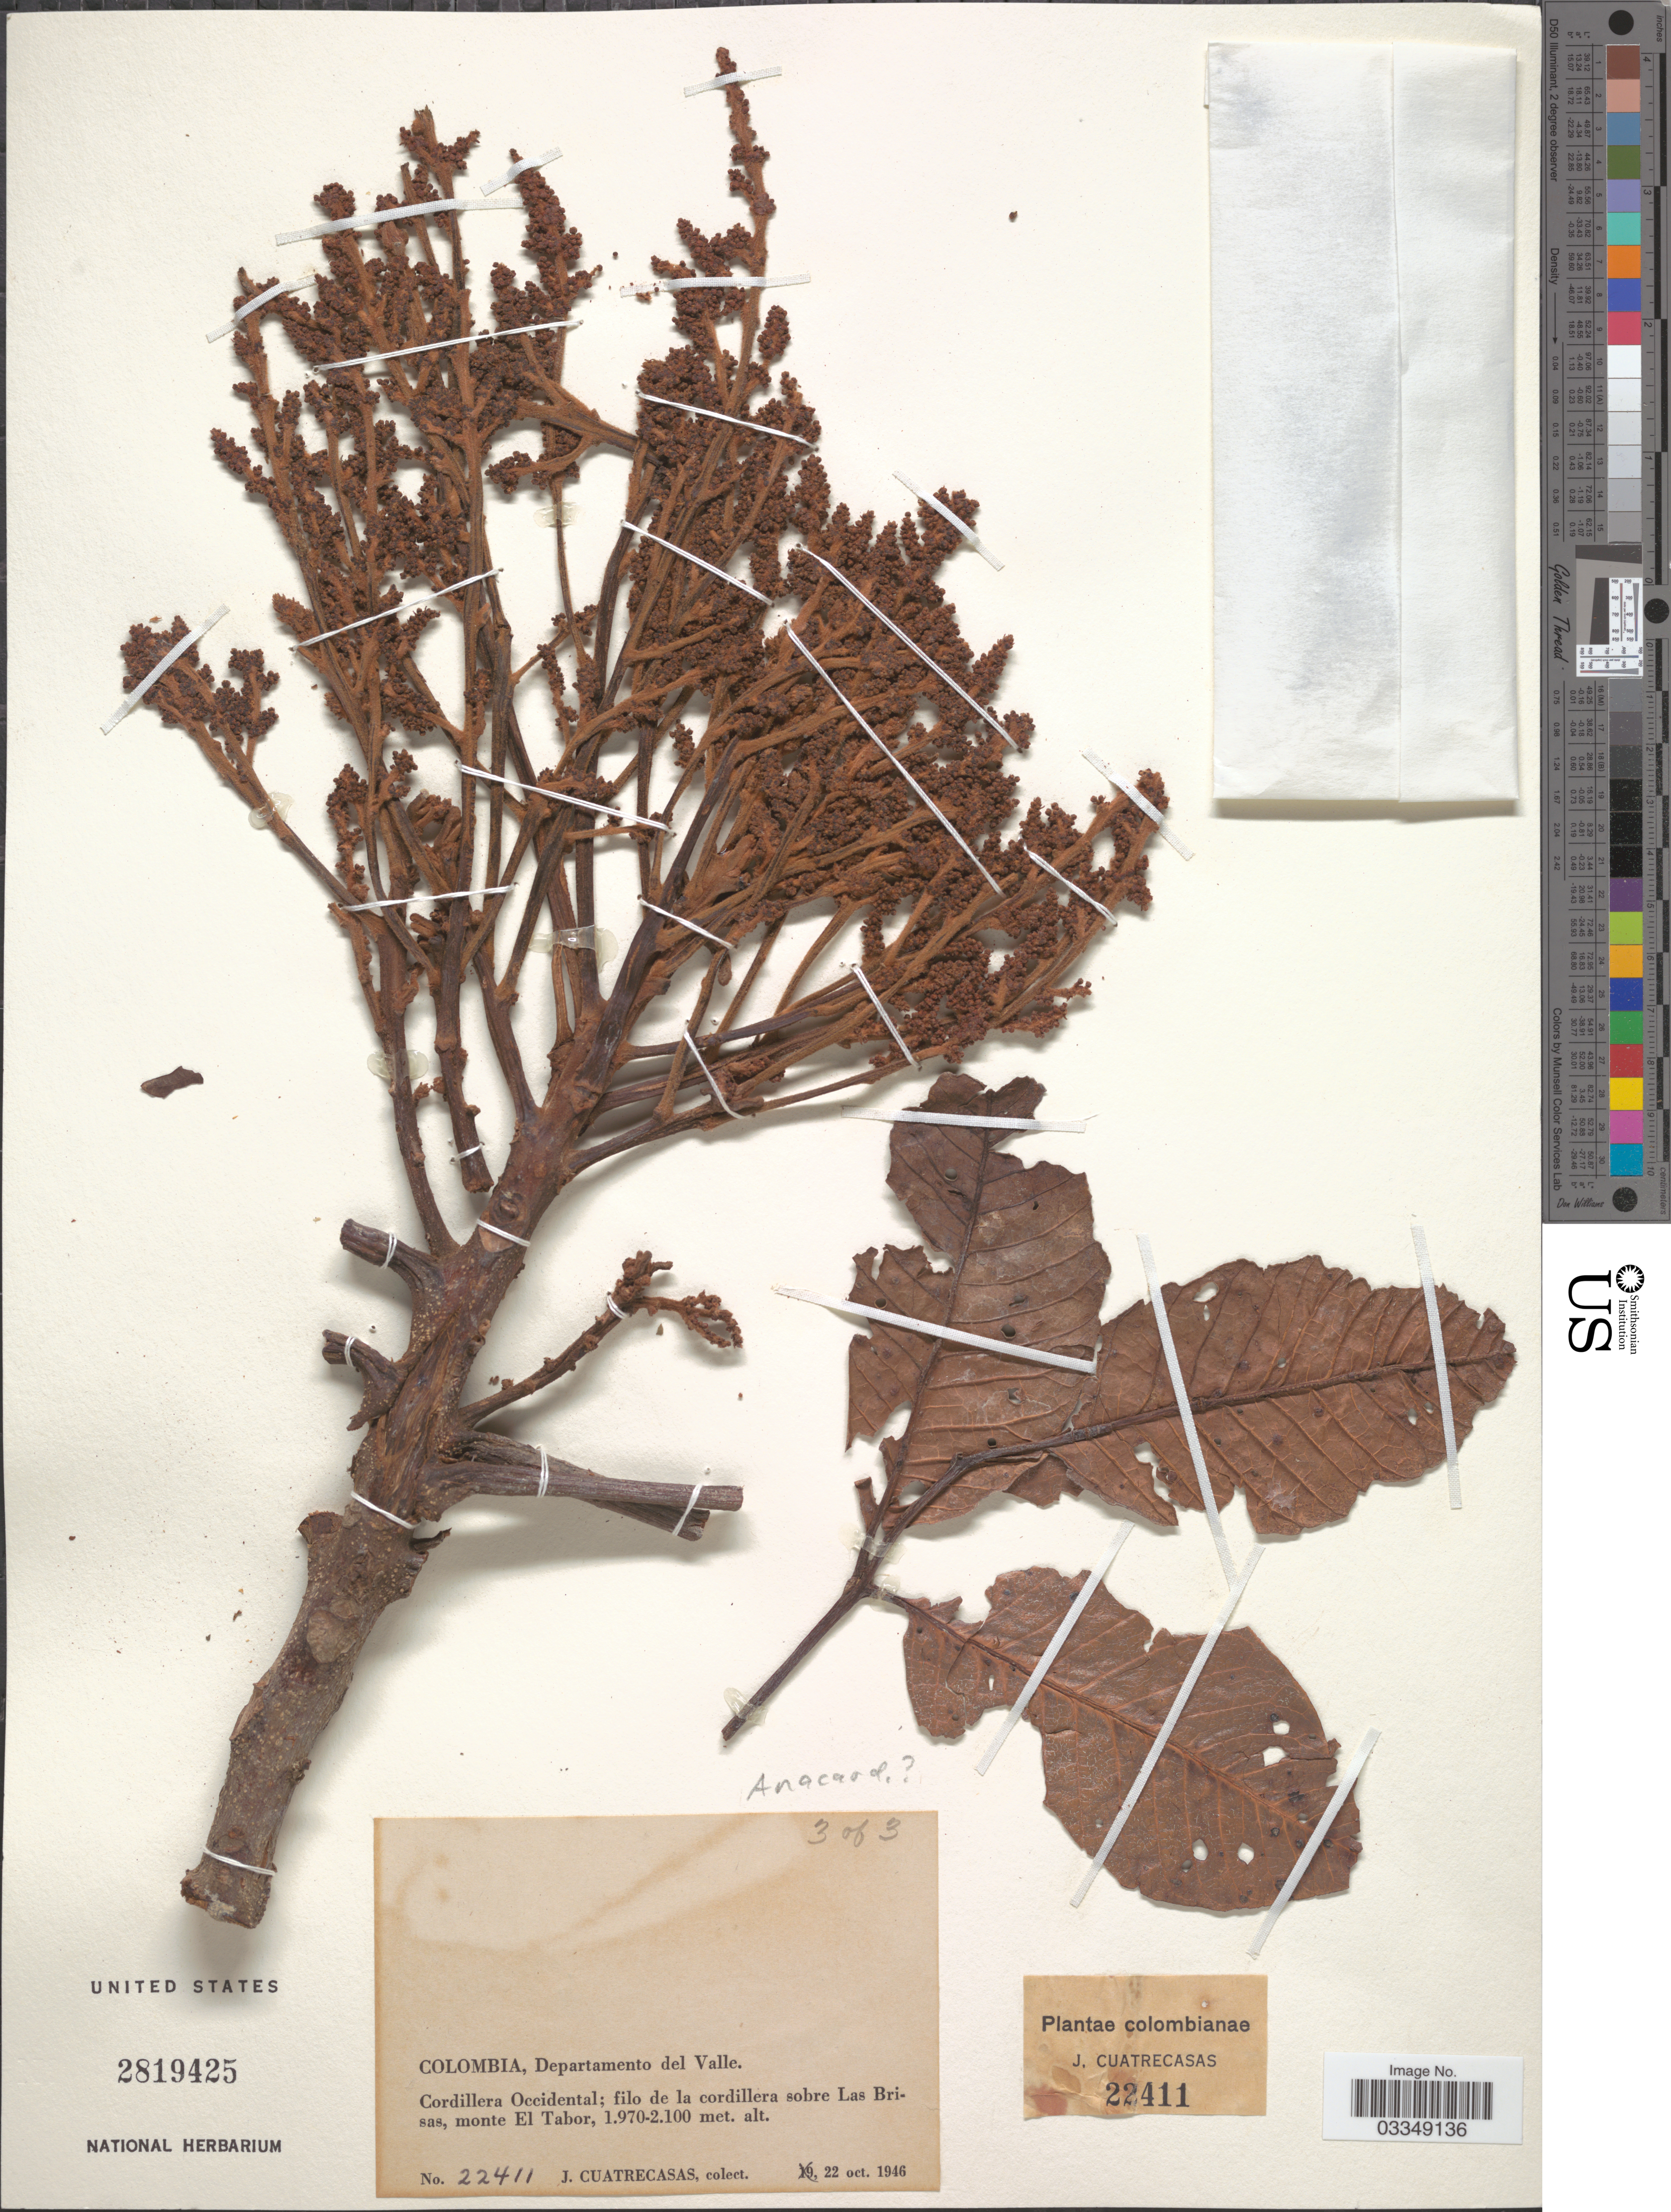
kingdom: Plantae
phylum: Tracheophyta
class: Magnoliopsida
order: Sapindales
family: Anacardiaceae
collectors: J. Cuatrecasas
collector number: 22411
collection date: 1946-10-22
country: Colombia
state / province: Valle del Cauca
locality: Departamento del Valle. Cordillera Occidental; filo de la cordillera sobre Las Brisas, monte El Tabor.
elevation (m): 1970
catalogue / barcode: US 2819425